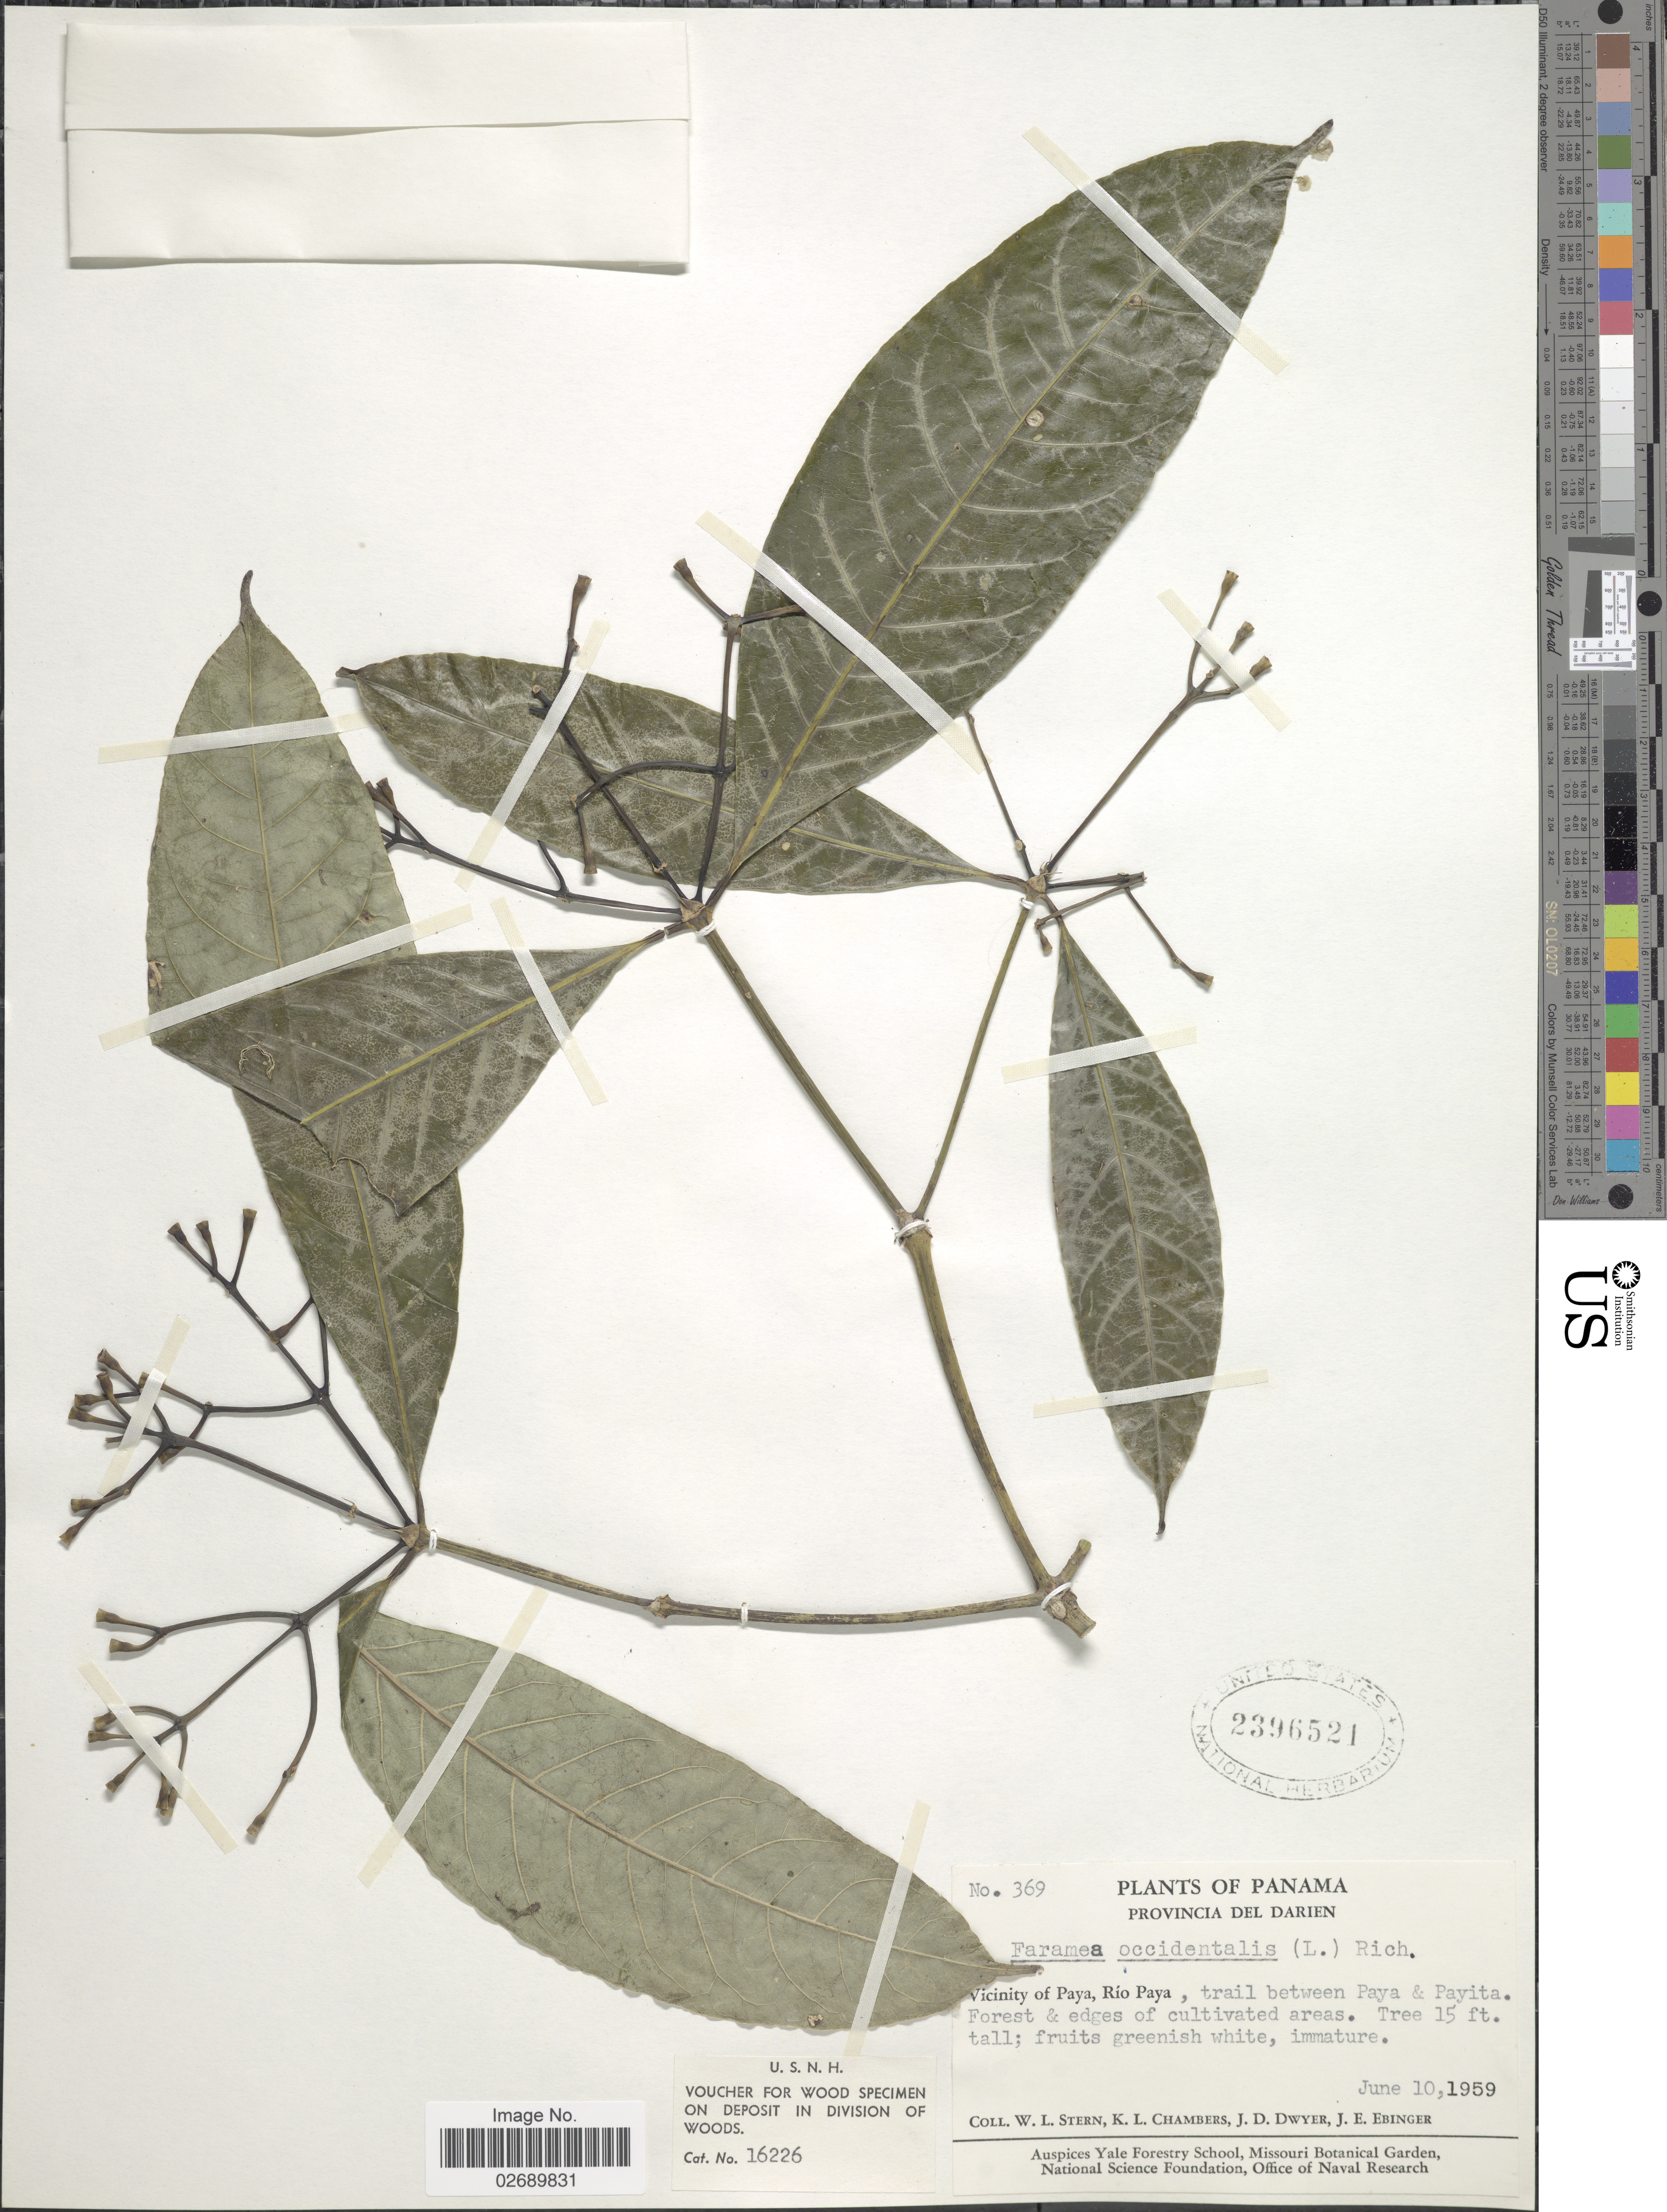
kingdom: Plantae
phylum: Tracheophyta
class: Magnoliopsida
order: Gentianales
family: Rubiaceae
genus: Faramea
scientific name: Faramea occidentalis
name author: (L.) A. Rich.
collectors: W. L. Stern, K. Chambers, J. D. Dwyer & J. Ebinger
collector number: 369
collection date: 1959-06-10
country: Panama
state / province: Darién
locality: Vicinity of Paya, Rio Paya, trail between Paya & Payita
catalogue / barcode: US 2396521